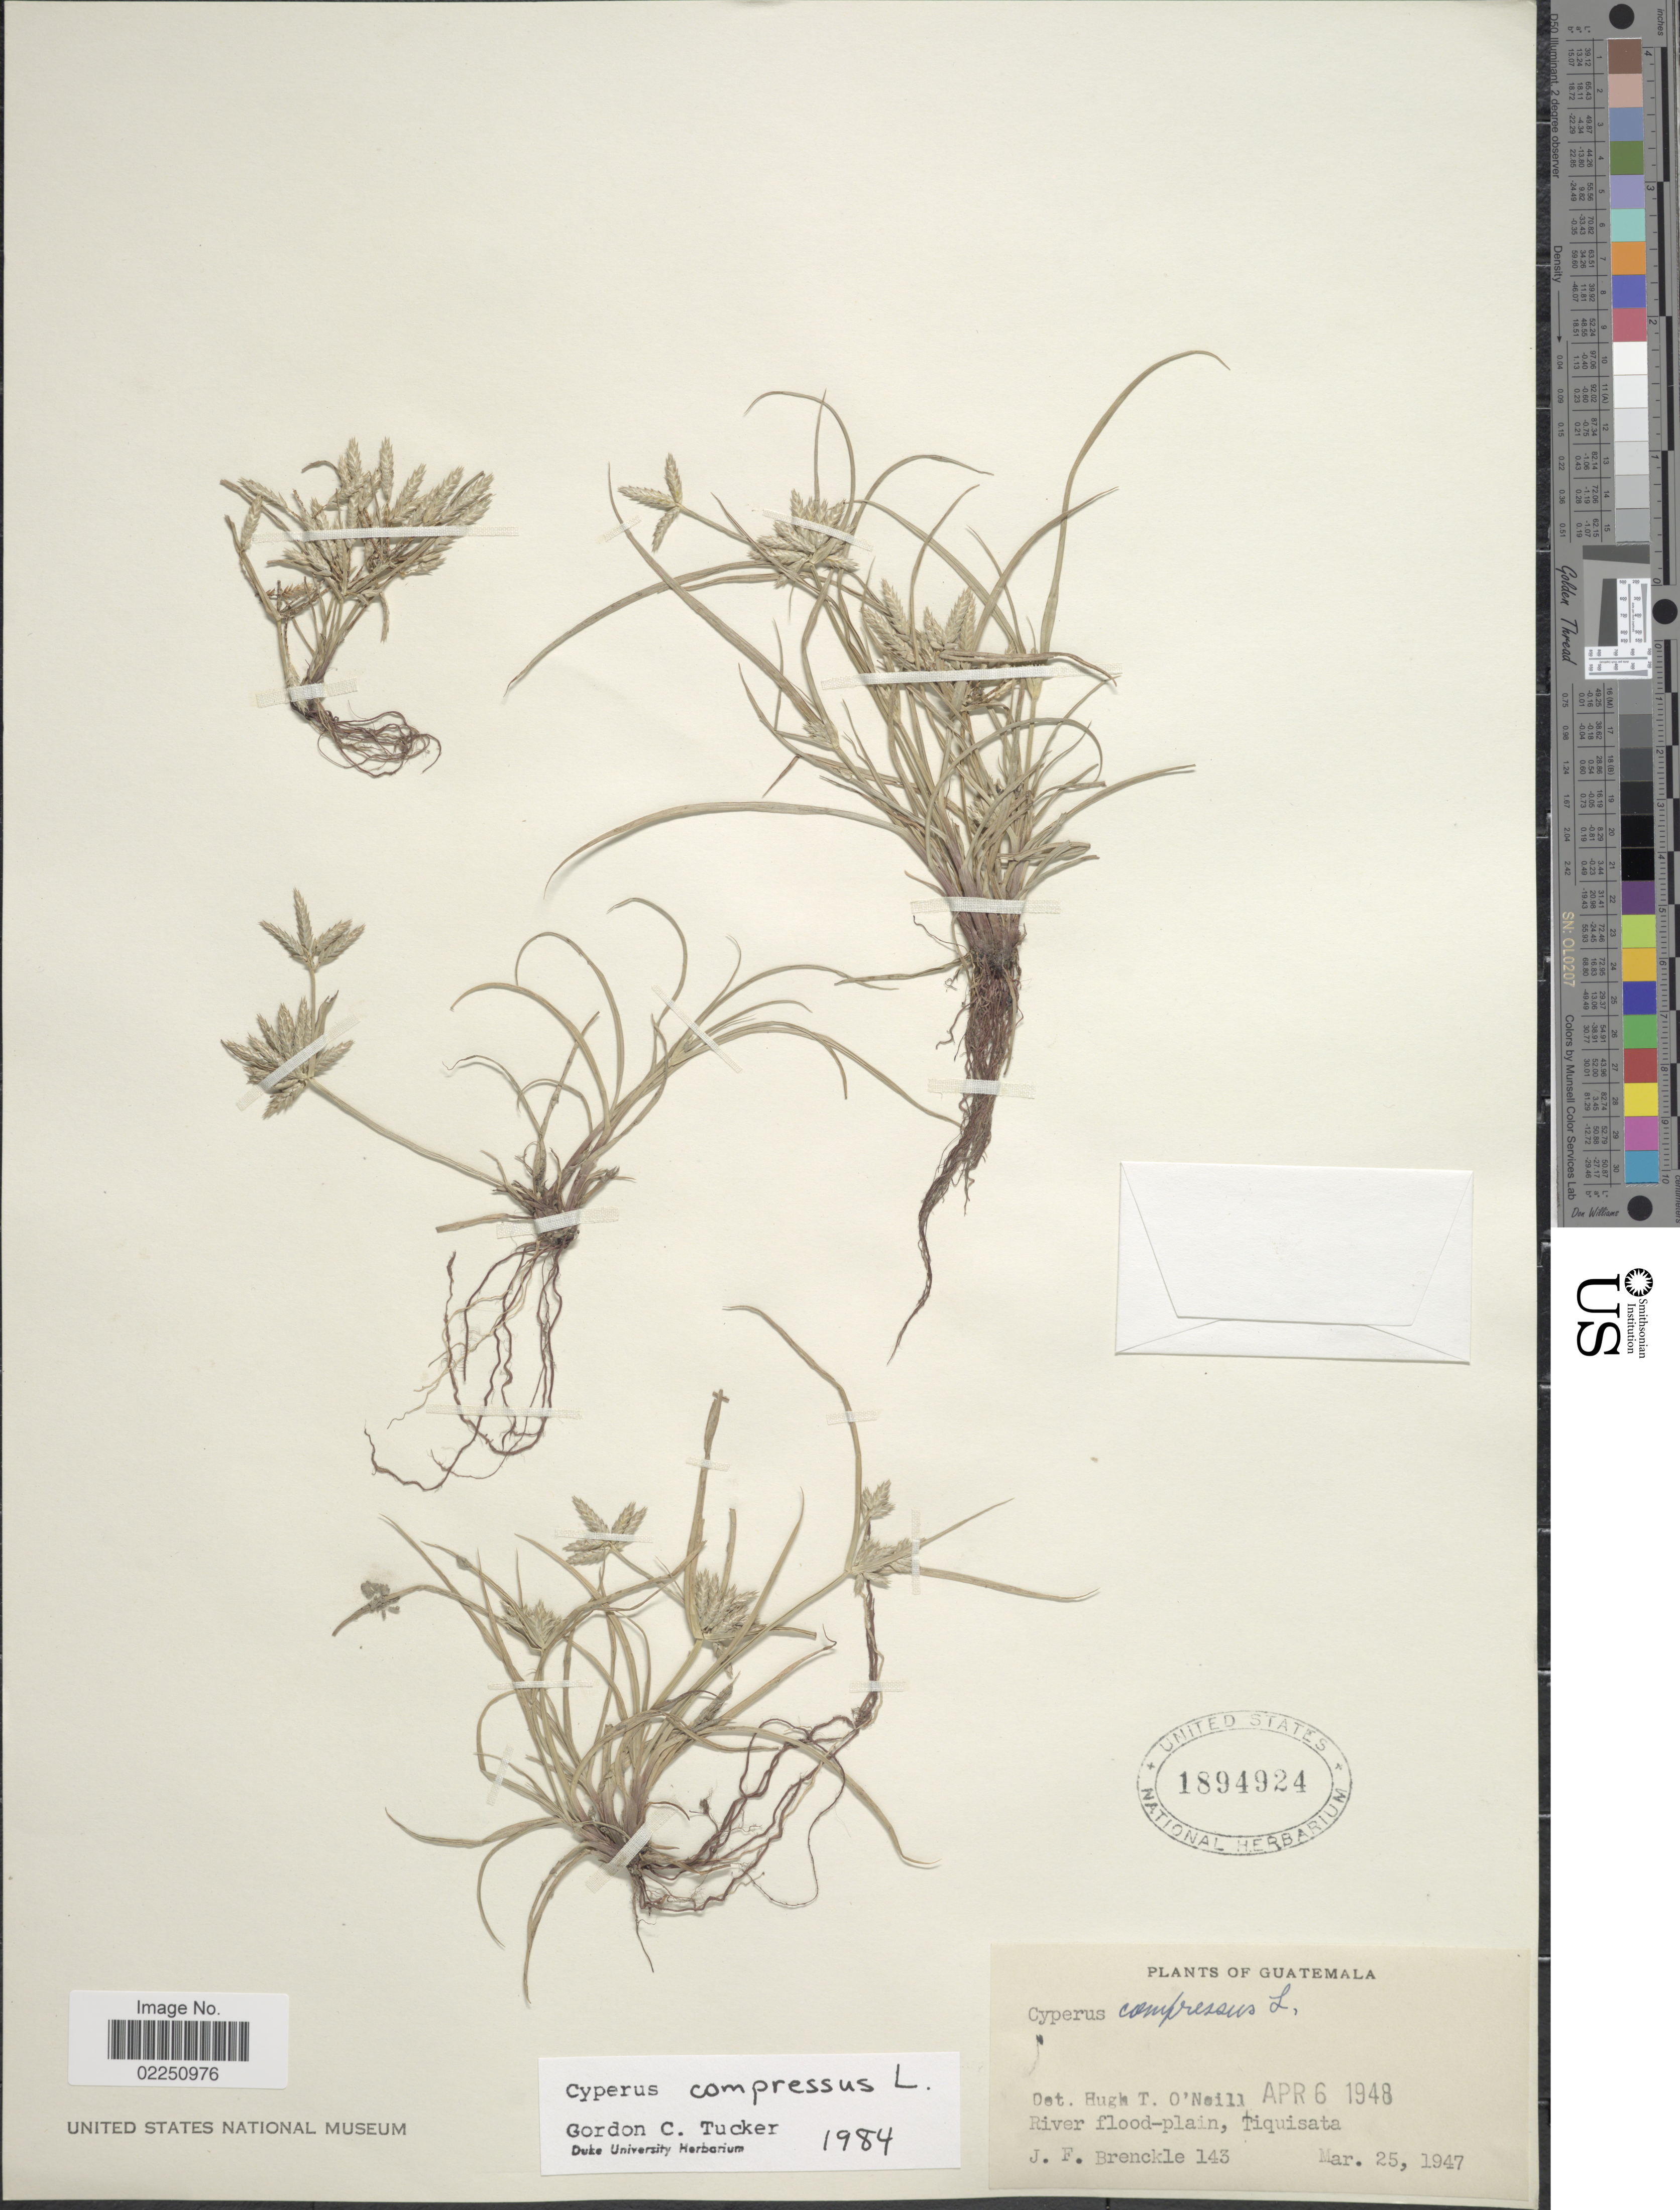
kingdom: Plantae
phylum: Tracheophyta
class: Liliopsida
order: Poales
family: Cyperaceae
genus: Cyperus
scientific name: Cyperus compressus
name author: L.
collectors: J. Brenckle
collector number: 143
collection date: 1947-03-25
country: Guatemala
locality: River flood-plain, Tiquisata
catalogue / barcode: US 1894924